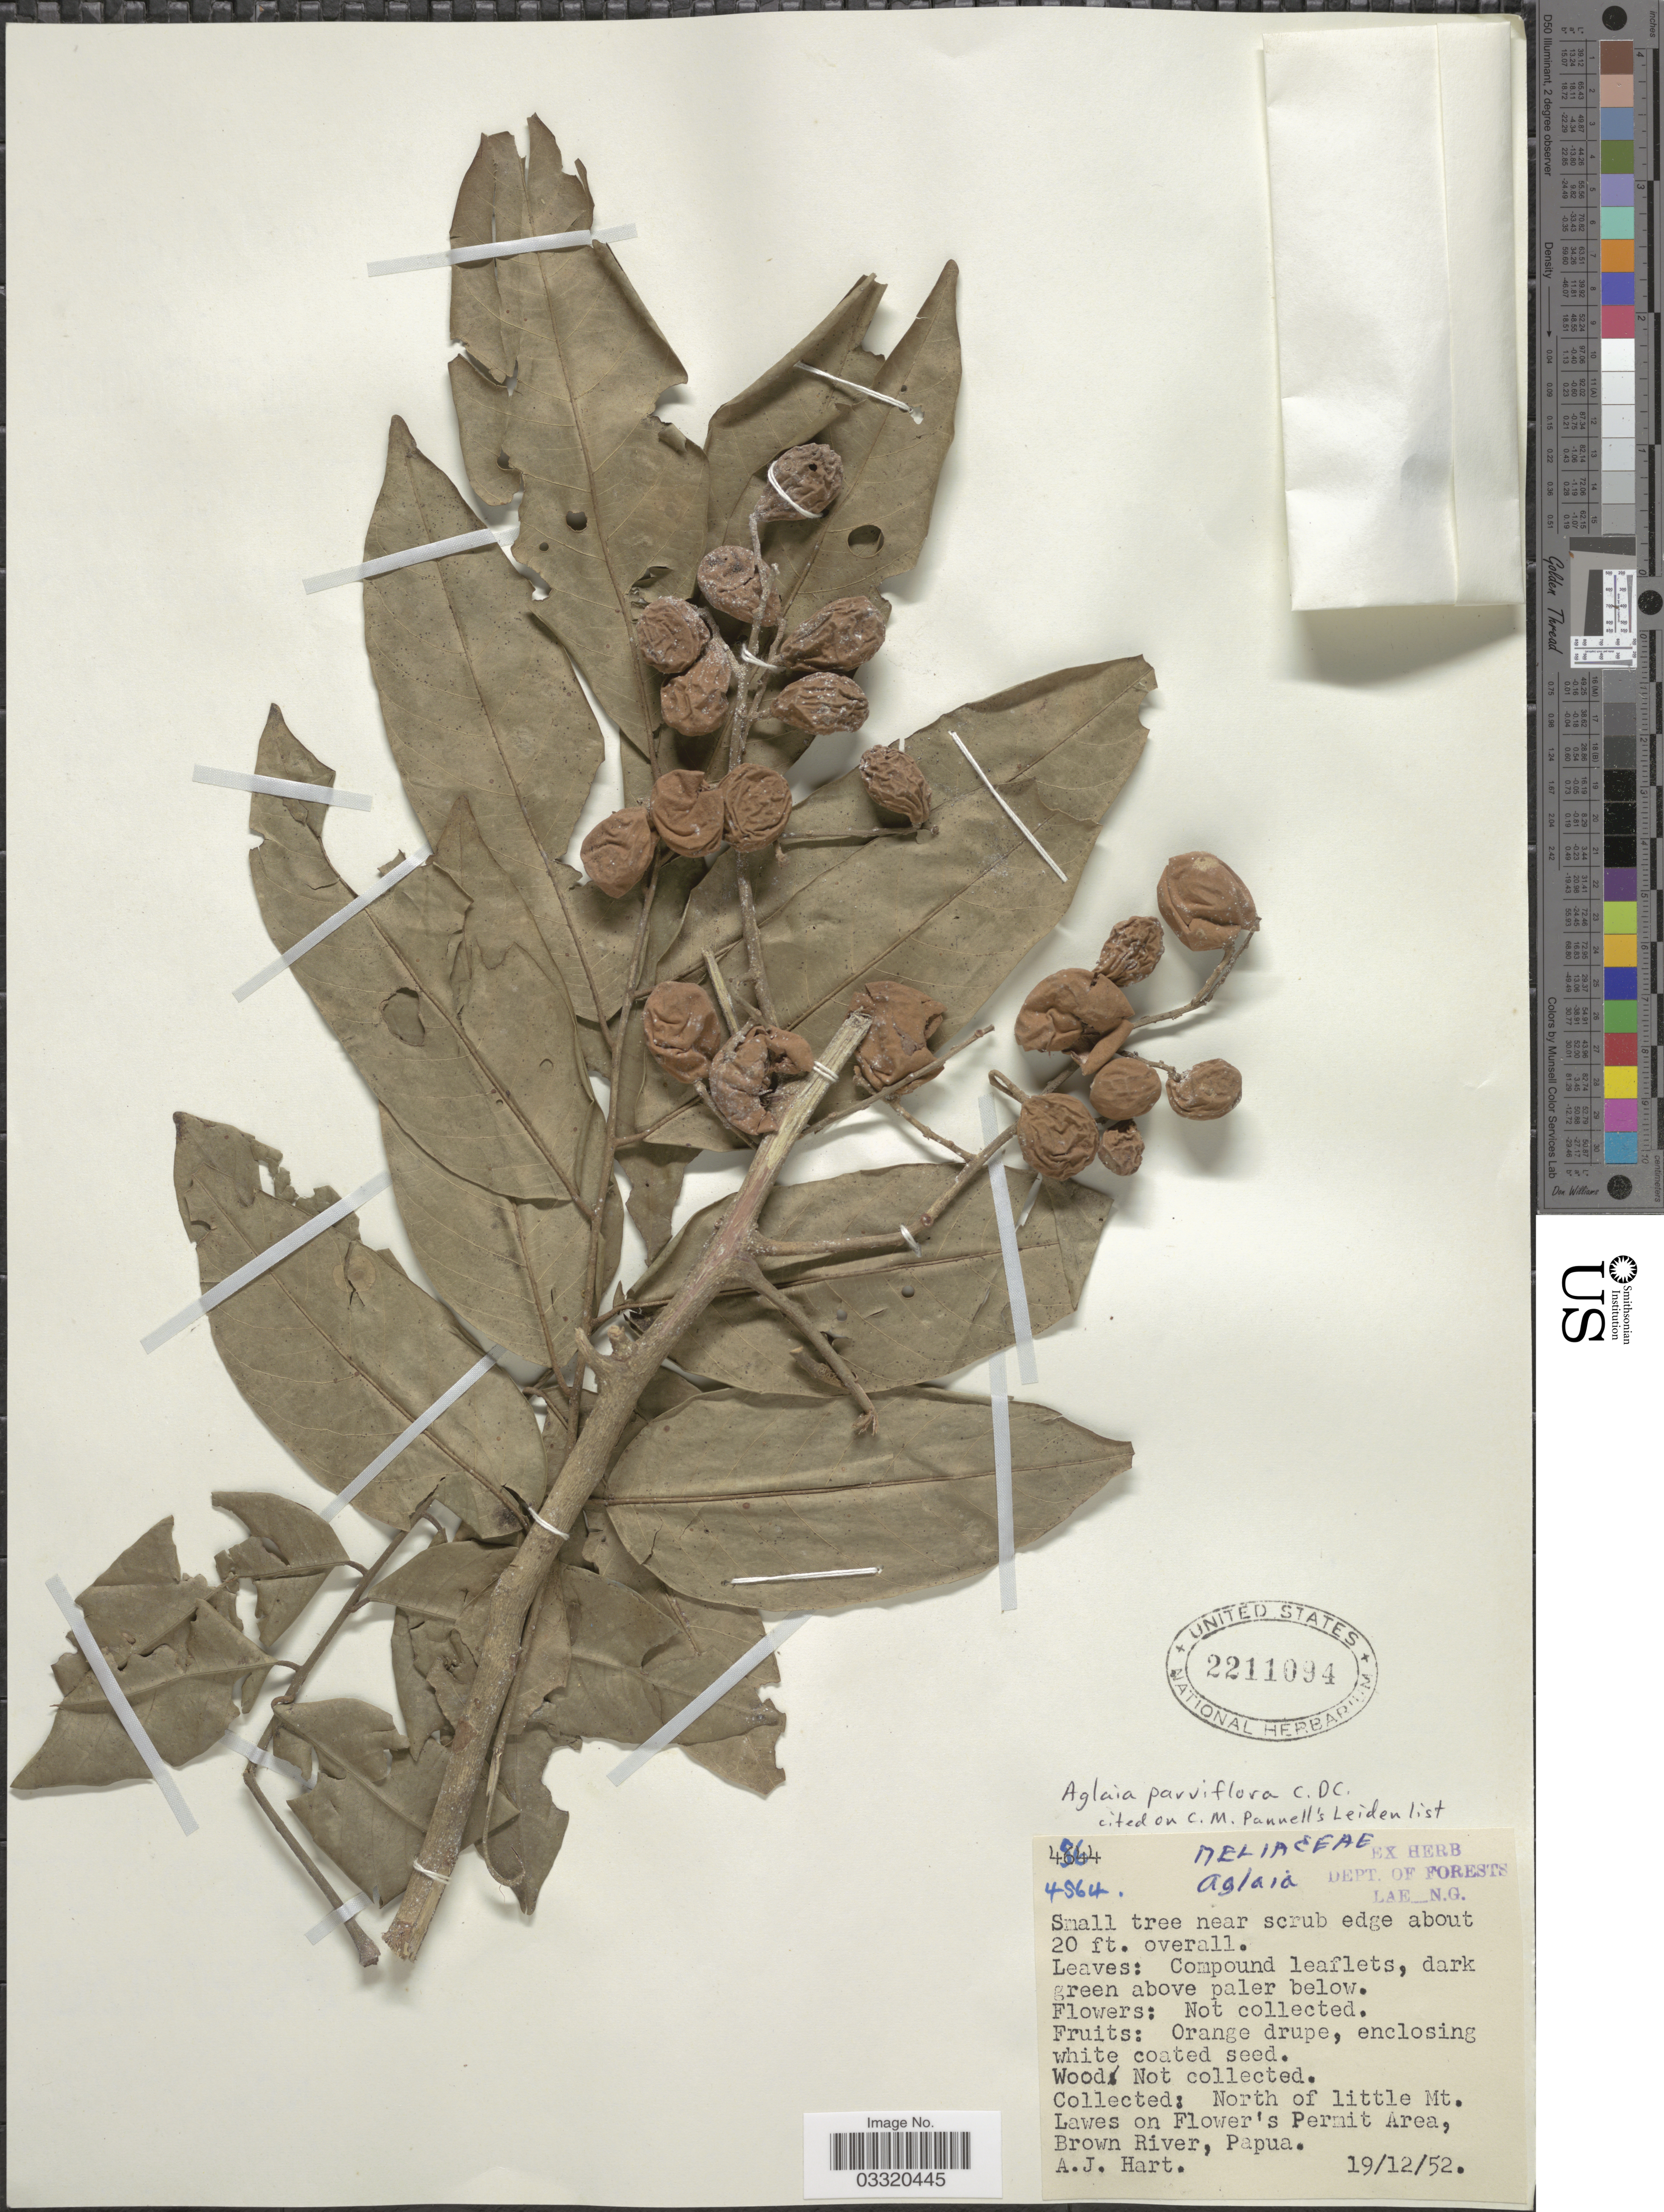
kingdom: Plantae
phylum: Tracheophyta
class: Magnoliopsida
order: Sapindales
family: Meliaceae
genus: Aglaia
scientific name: Aglaia parviflora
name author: C. DC.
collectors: A. Hart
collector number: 4564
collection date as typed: Transcribed d/m/y: 19/12/52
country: Papua New Guinea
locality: North of little Mt. Lawes on Flower's Permit Area, Brown River, Papua.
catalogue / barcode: US 2211094